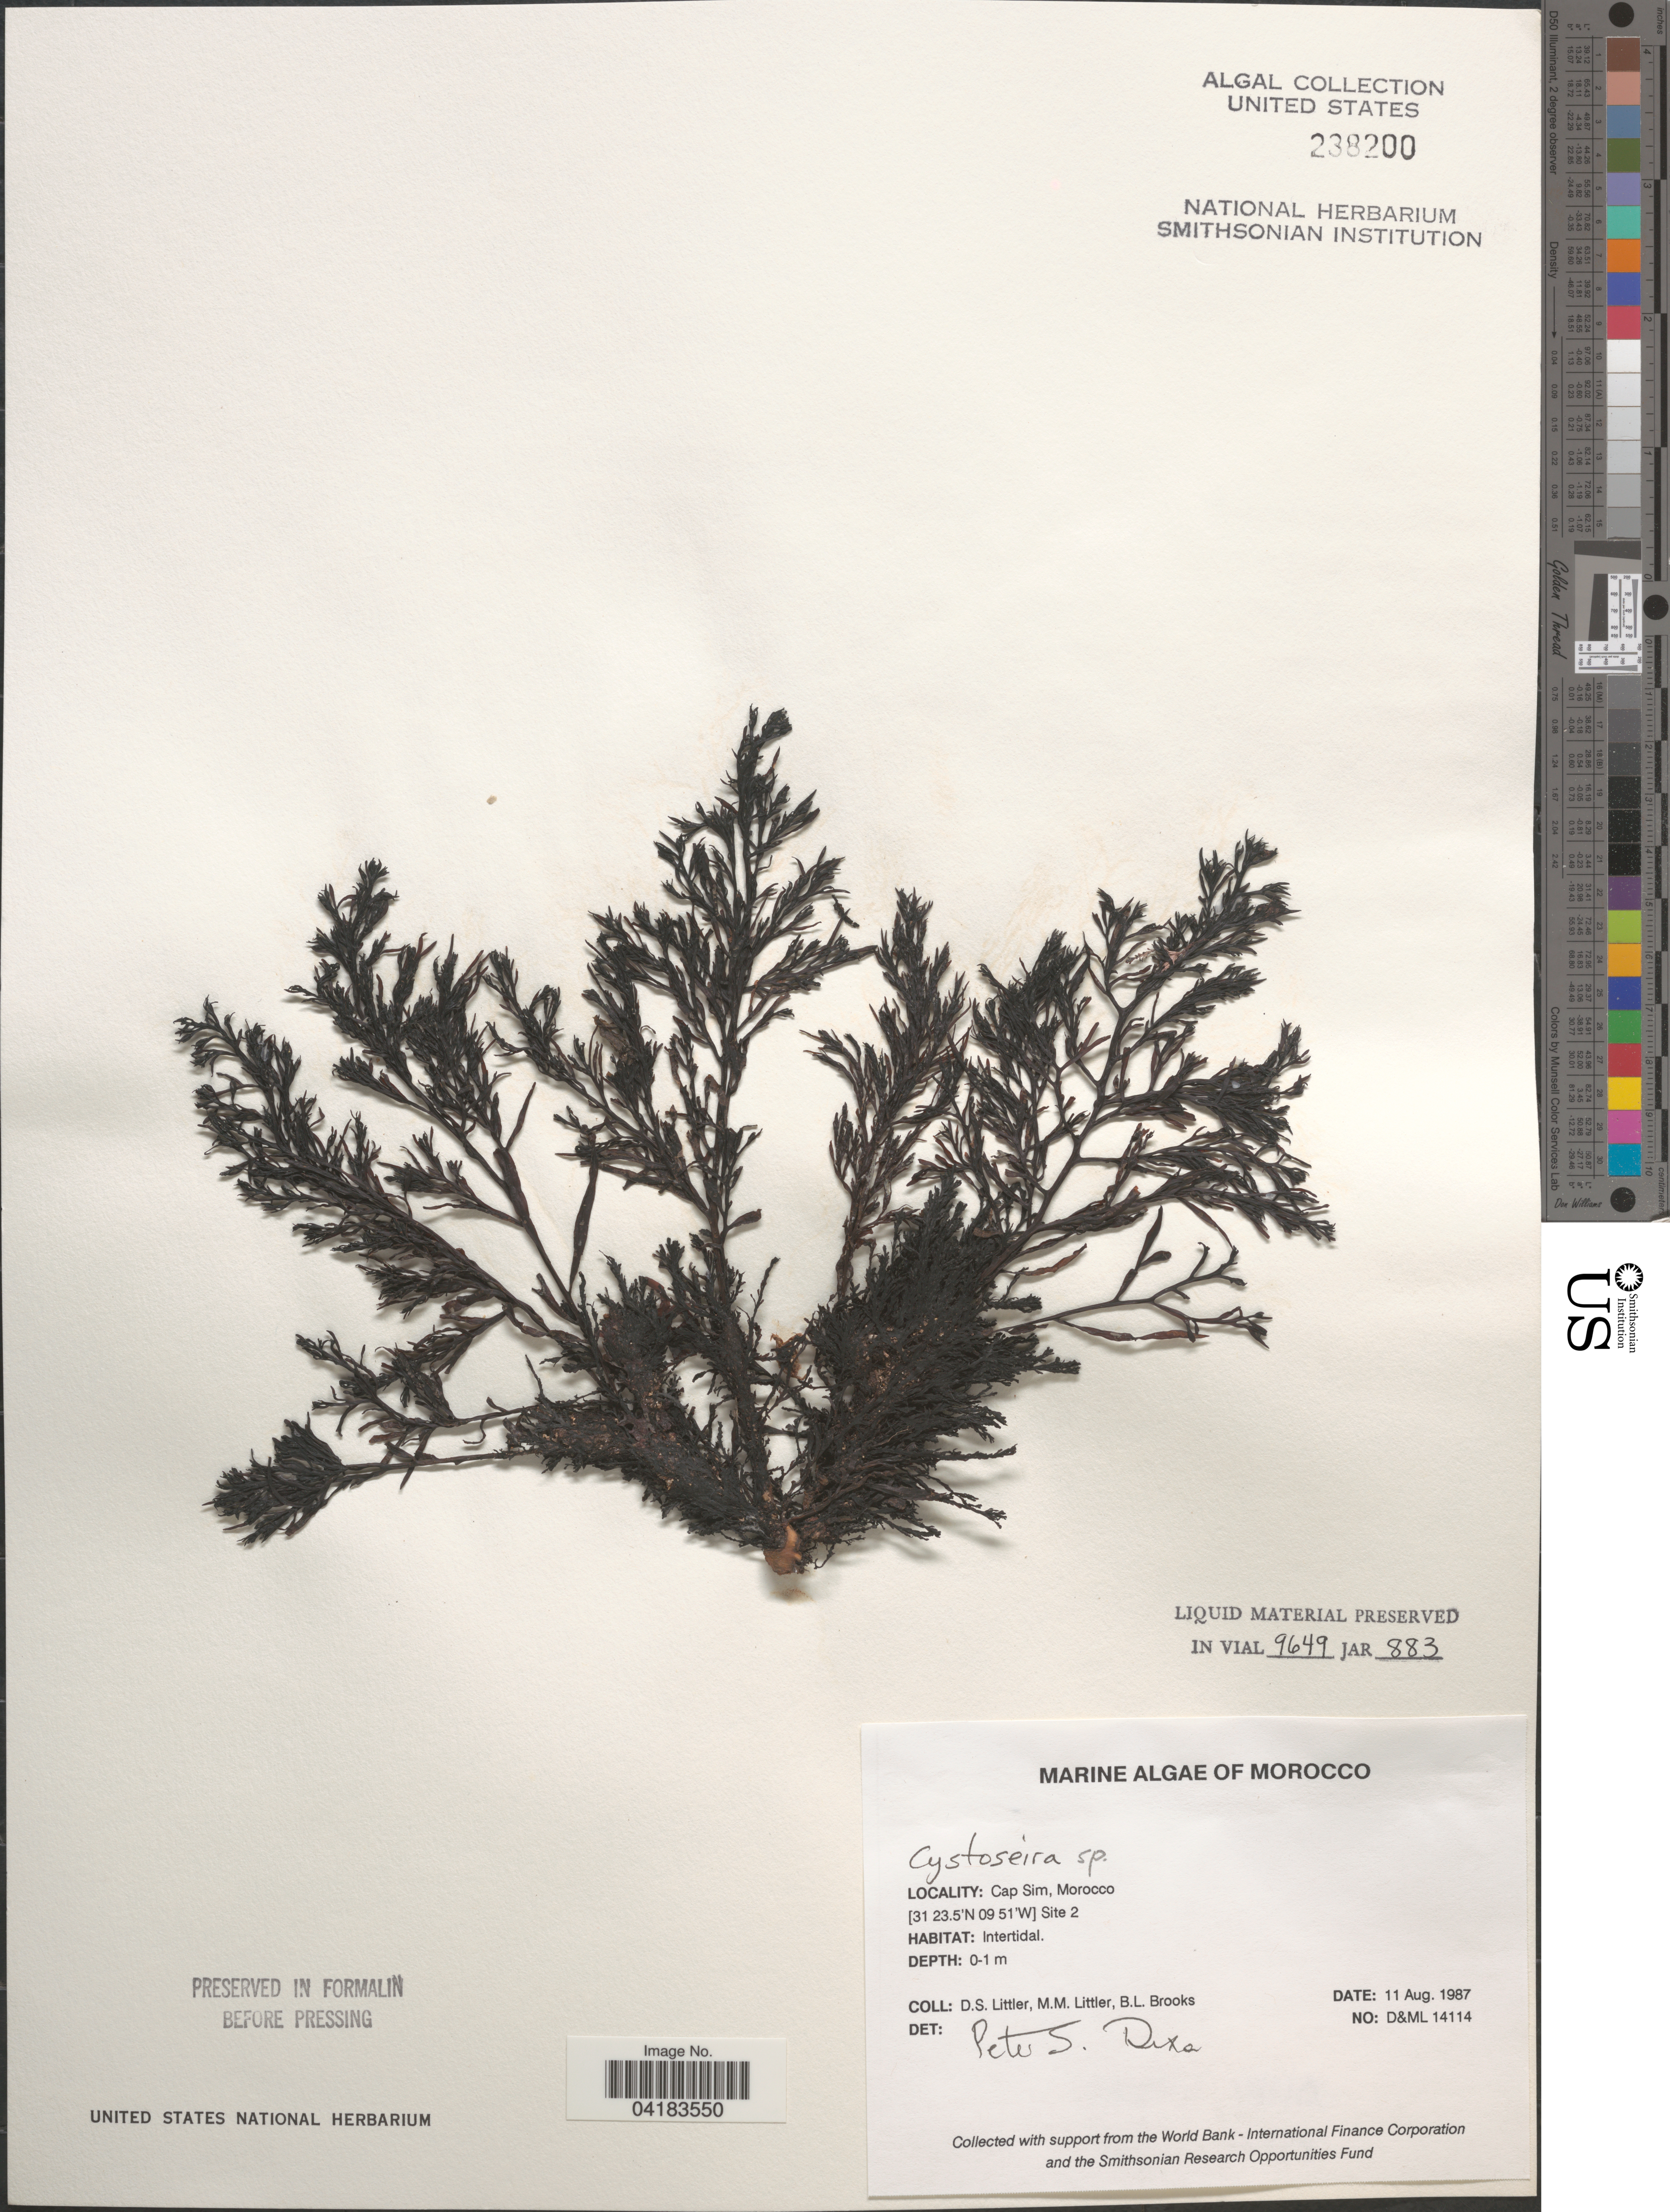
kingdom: Chromista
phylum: Ochrophyta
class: Phaeophyceae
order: Fucales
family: Sargassaceae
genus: Cystoseira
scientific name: Cystoseira sp.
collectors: D. S. Littler & B. Brooks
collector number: D&ML14114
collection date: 1987-08-11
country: Morocco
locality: Cap Sim. Site 2.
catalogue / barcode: US 238200